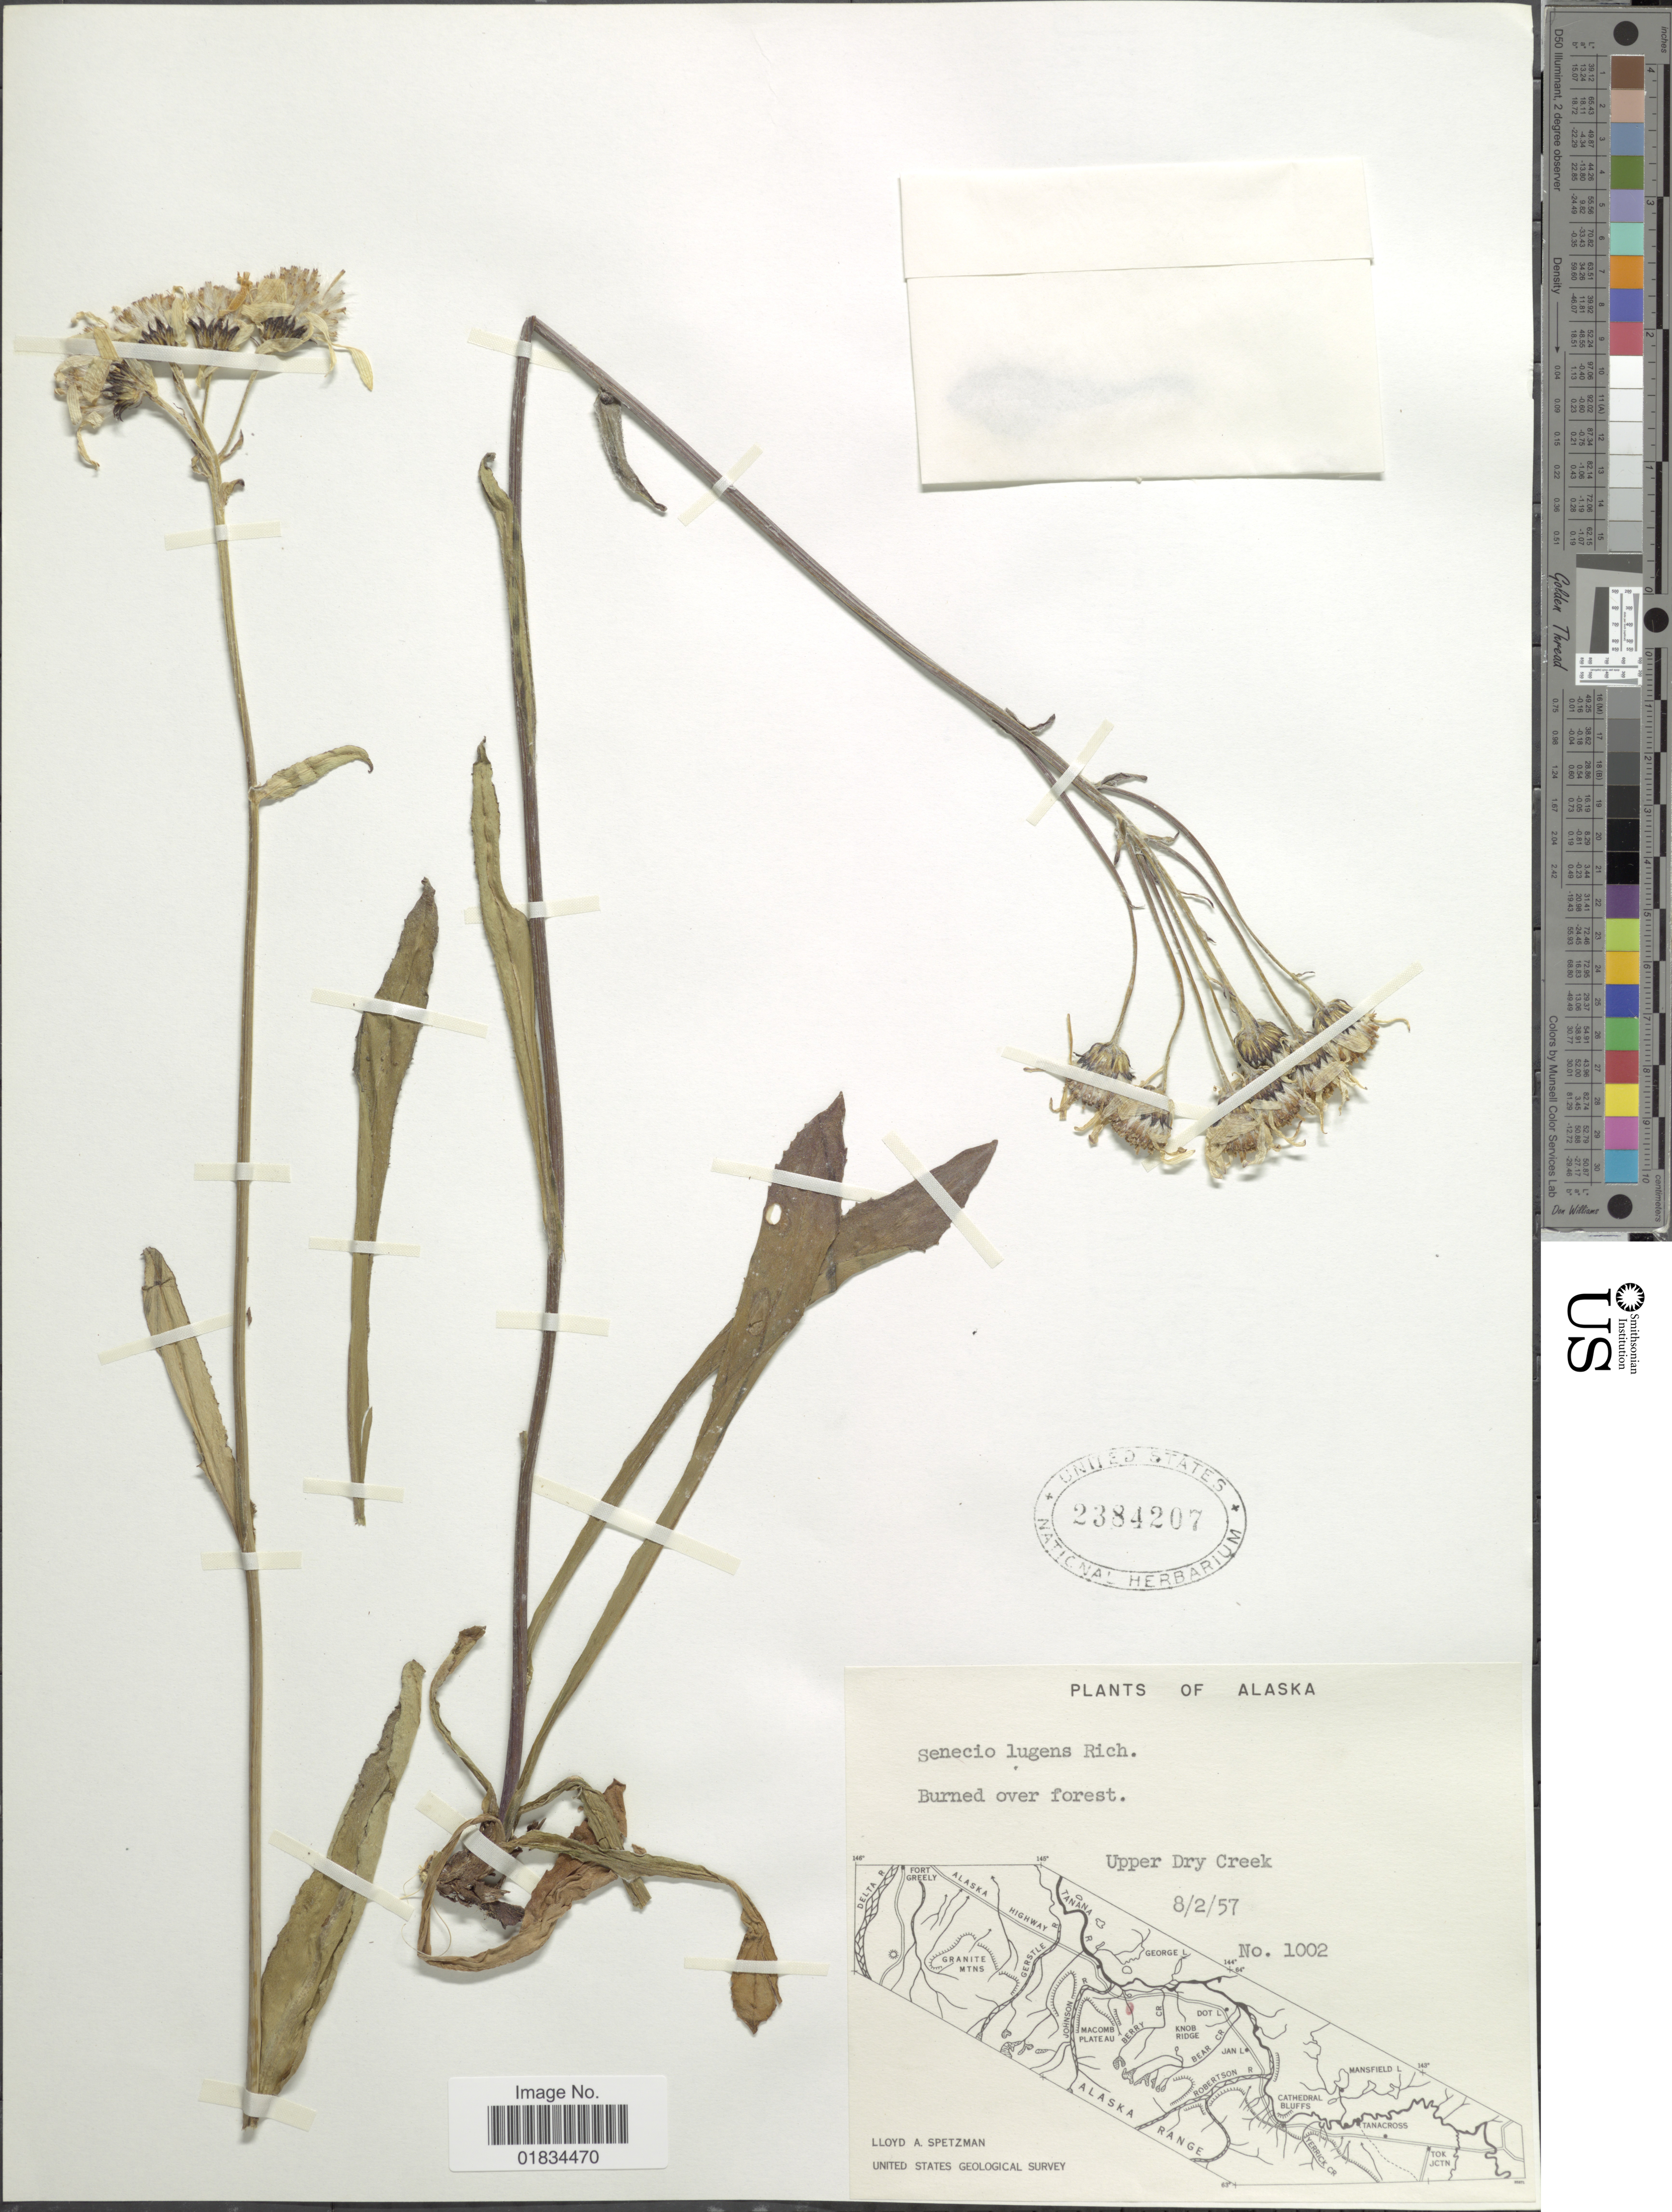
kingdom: Plantae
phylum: Tracheophyta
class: Magnoliopsida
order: Asterales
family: Asteraceae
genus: Senecio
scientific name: Senecio lugens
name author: Richardson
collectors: L. Spetzman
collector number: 1002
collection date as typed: Transcribed d/m/y: 2/8/57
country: United States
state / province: Alaska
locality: Upper Dry Creek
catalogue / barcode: US 2384207